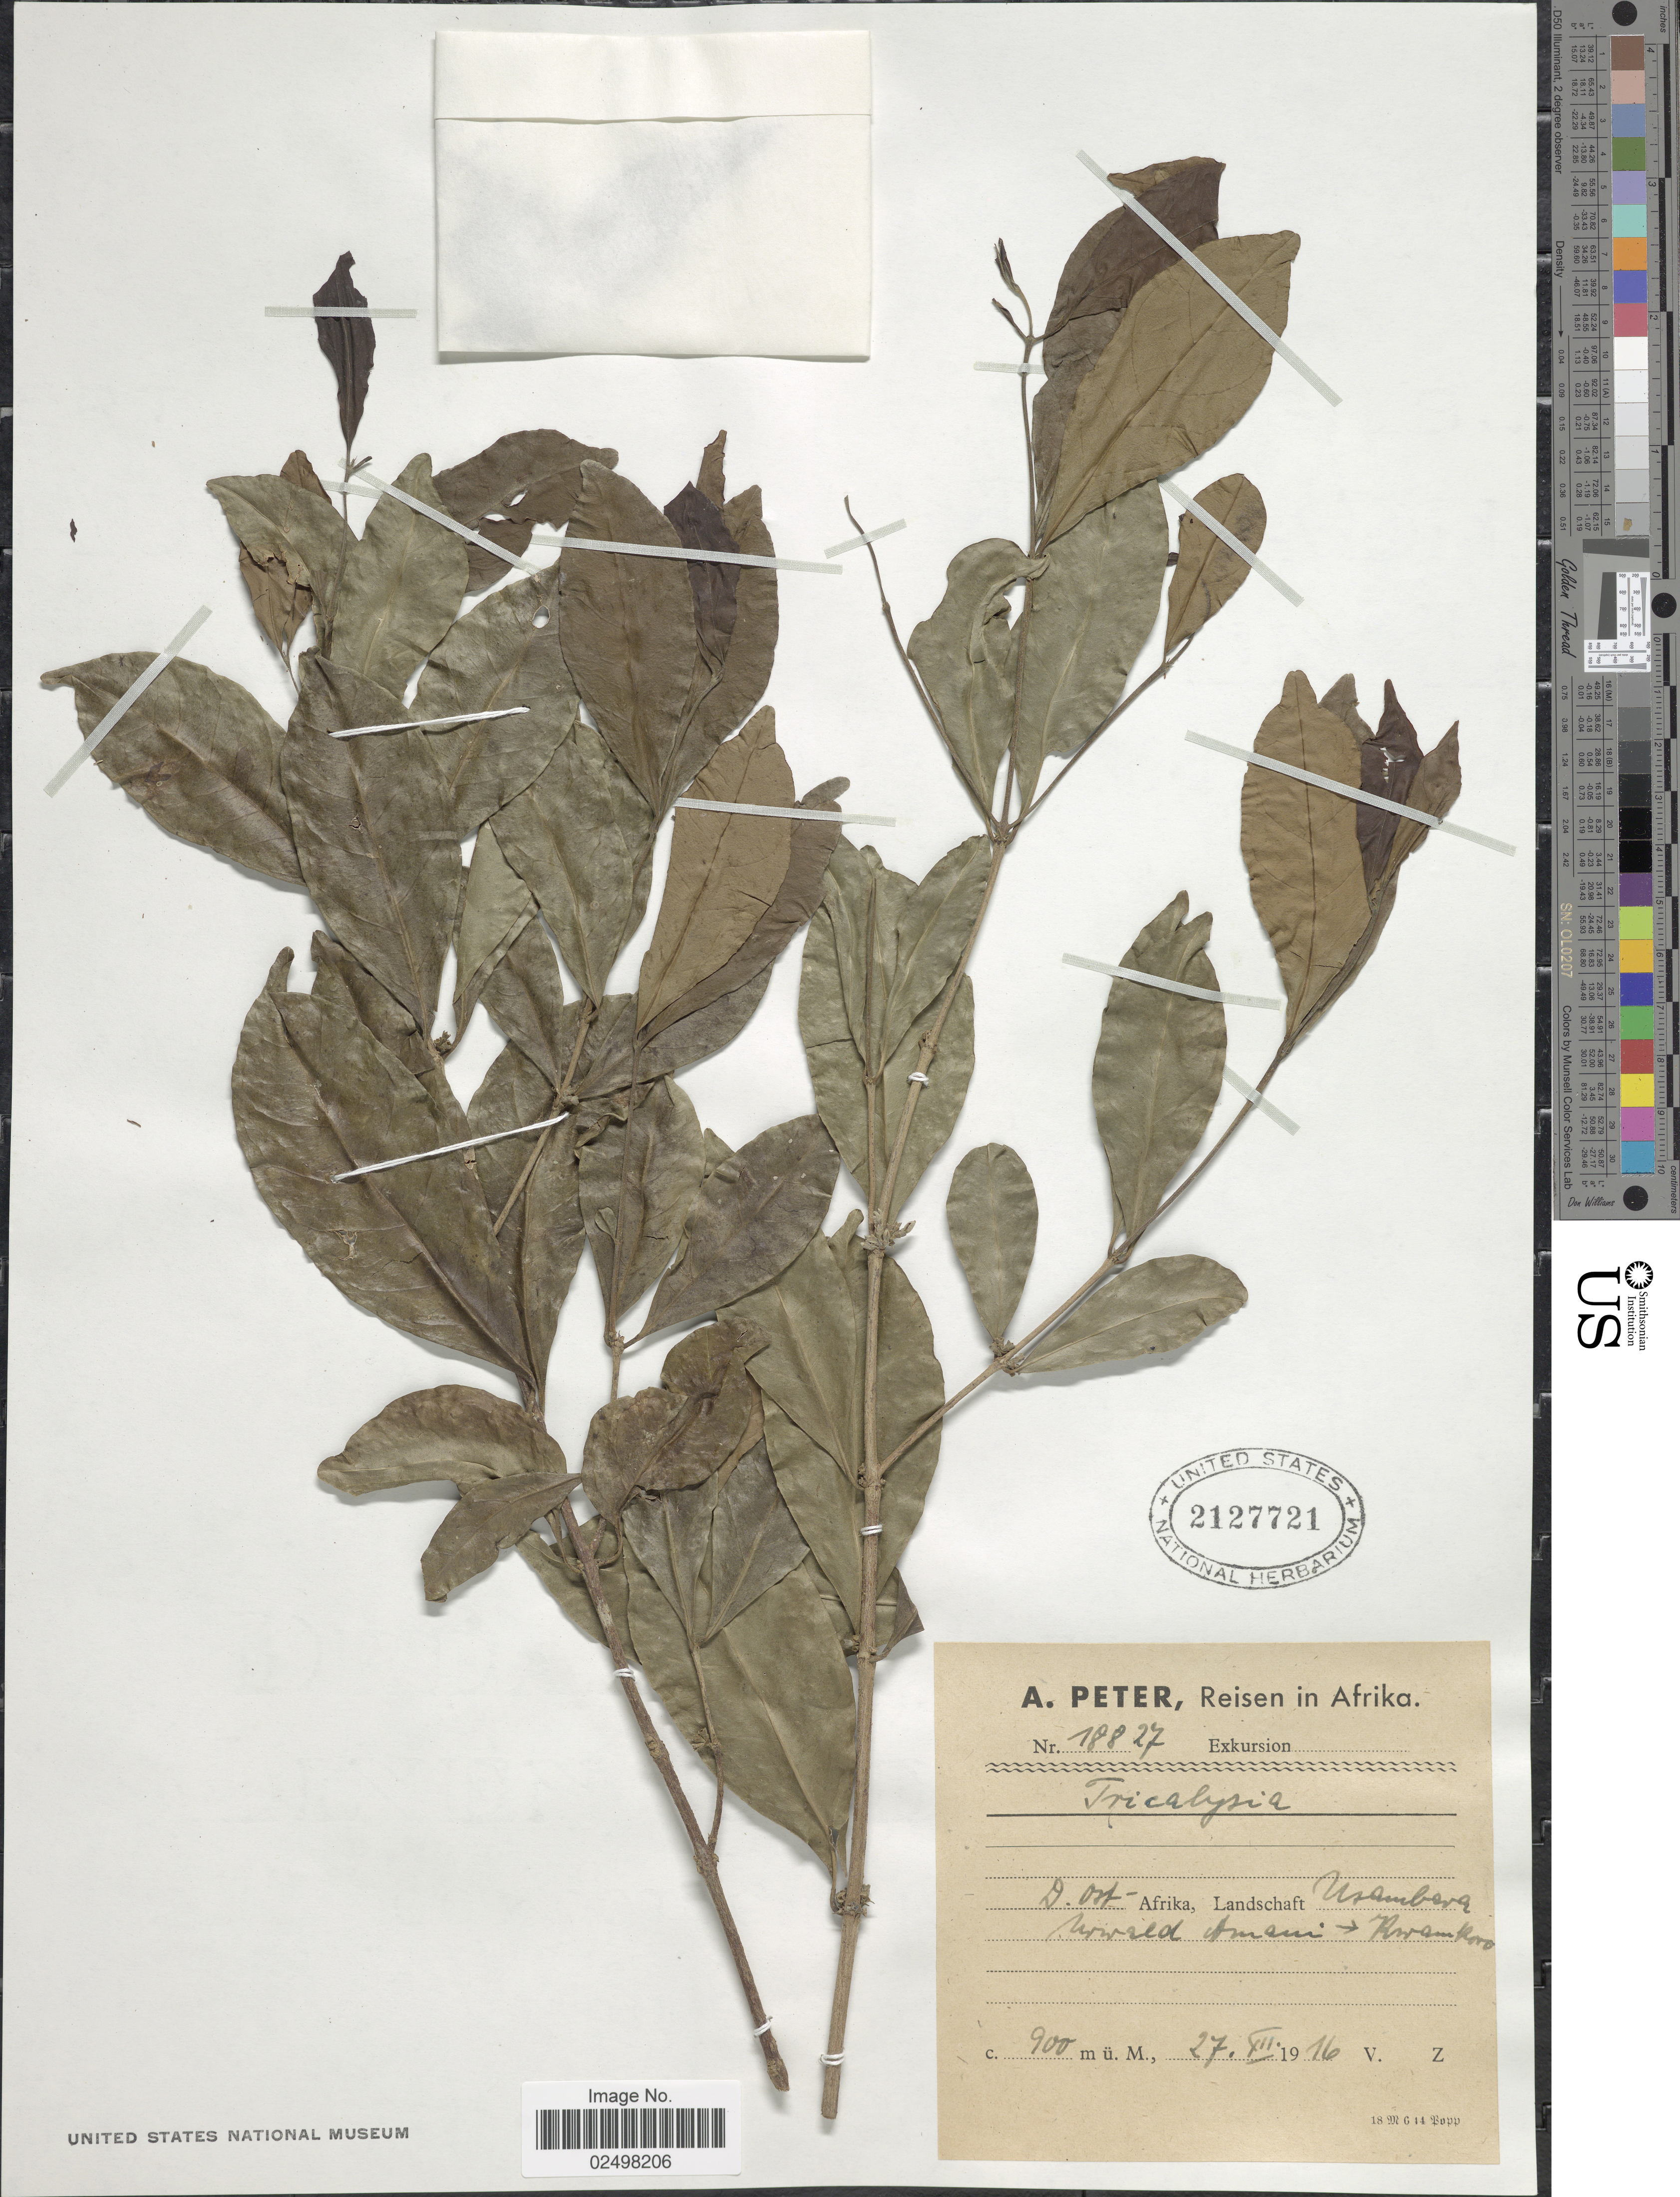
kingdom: Plantae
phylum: Tracheophyta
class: Magnoliopsida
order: Gentianales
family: Rubiaceae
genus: Tricalysia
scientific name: Tricalysia sp.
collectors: A. Peter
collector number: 18827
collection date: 1916-12-27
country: Tanzania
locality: D. Ost-Afrika, Landschaft Usambara. Urwald Amani [to] Kwamkoro.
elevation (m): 900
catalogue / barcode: US 2127721